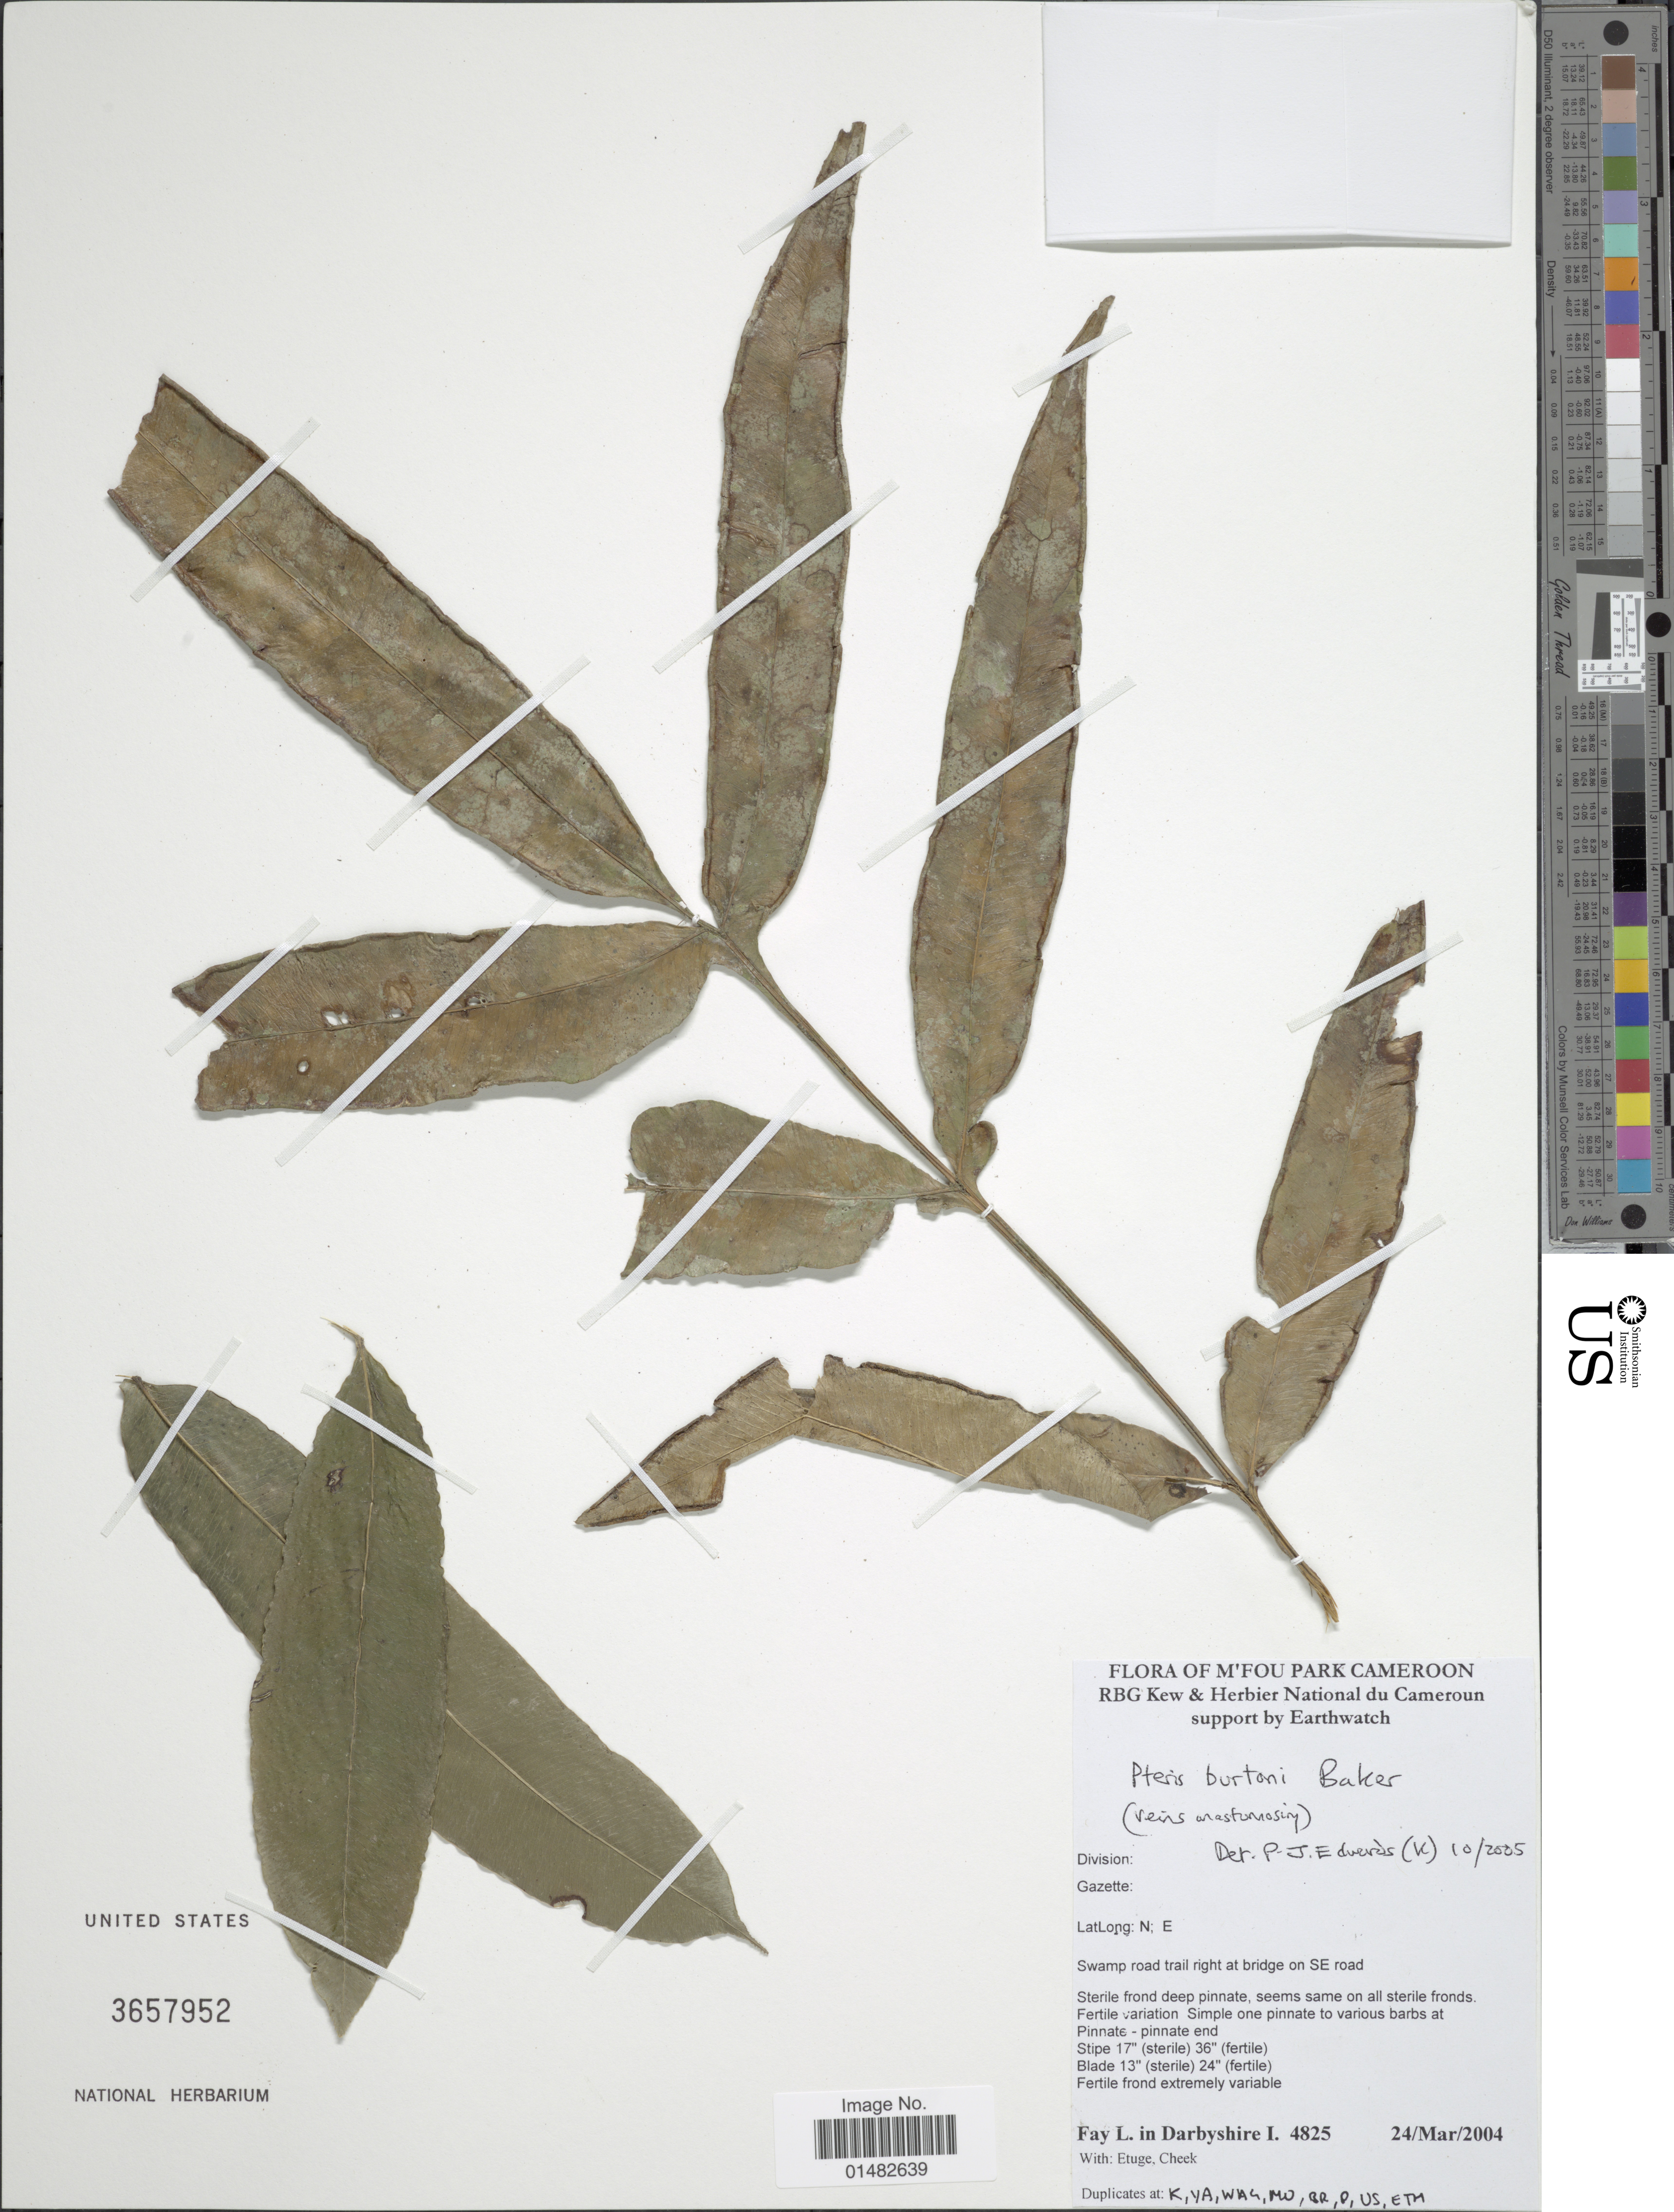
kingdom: Plantae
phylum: Tracheophyta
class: Polypodiopsida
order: Polypodiales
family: Pteridaceae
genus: Pteris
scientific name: Pteris burtonii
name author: Baker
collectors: L. Fay, I. Darbyshire & E. Cheek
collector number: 4825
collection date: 2004-03-24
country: Cameroon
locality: M'Fou Park, Swamp road trail right at bridge on SE road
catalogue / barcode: US 3657952